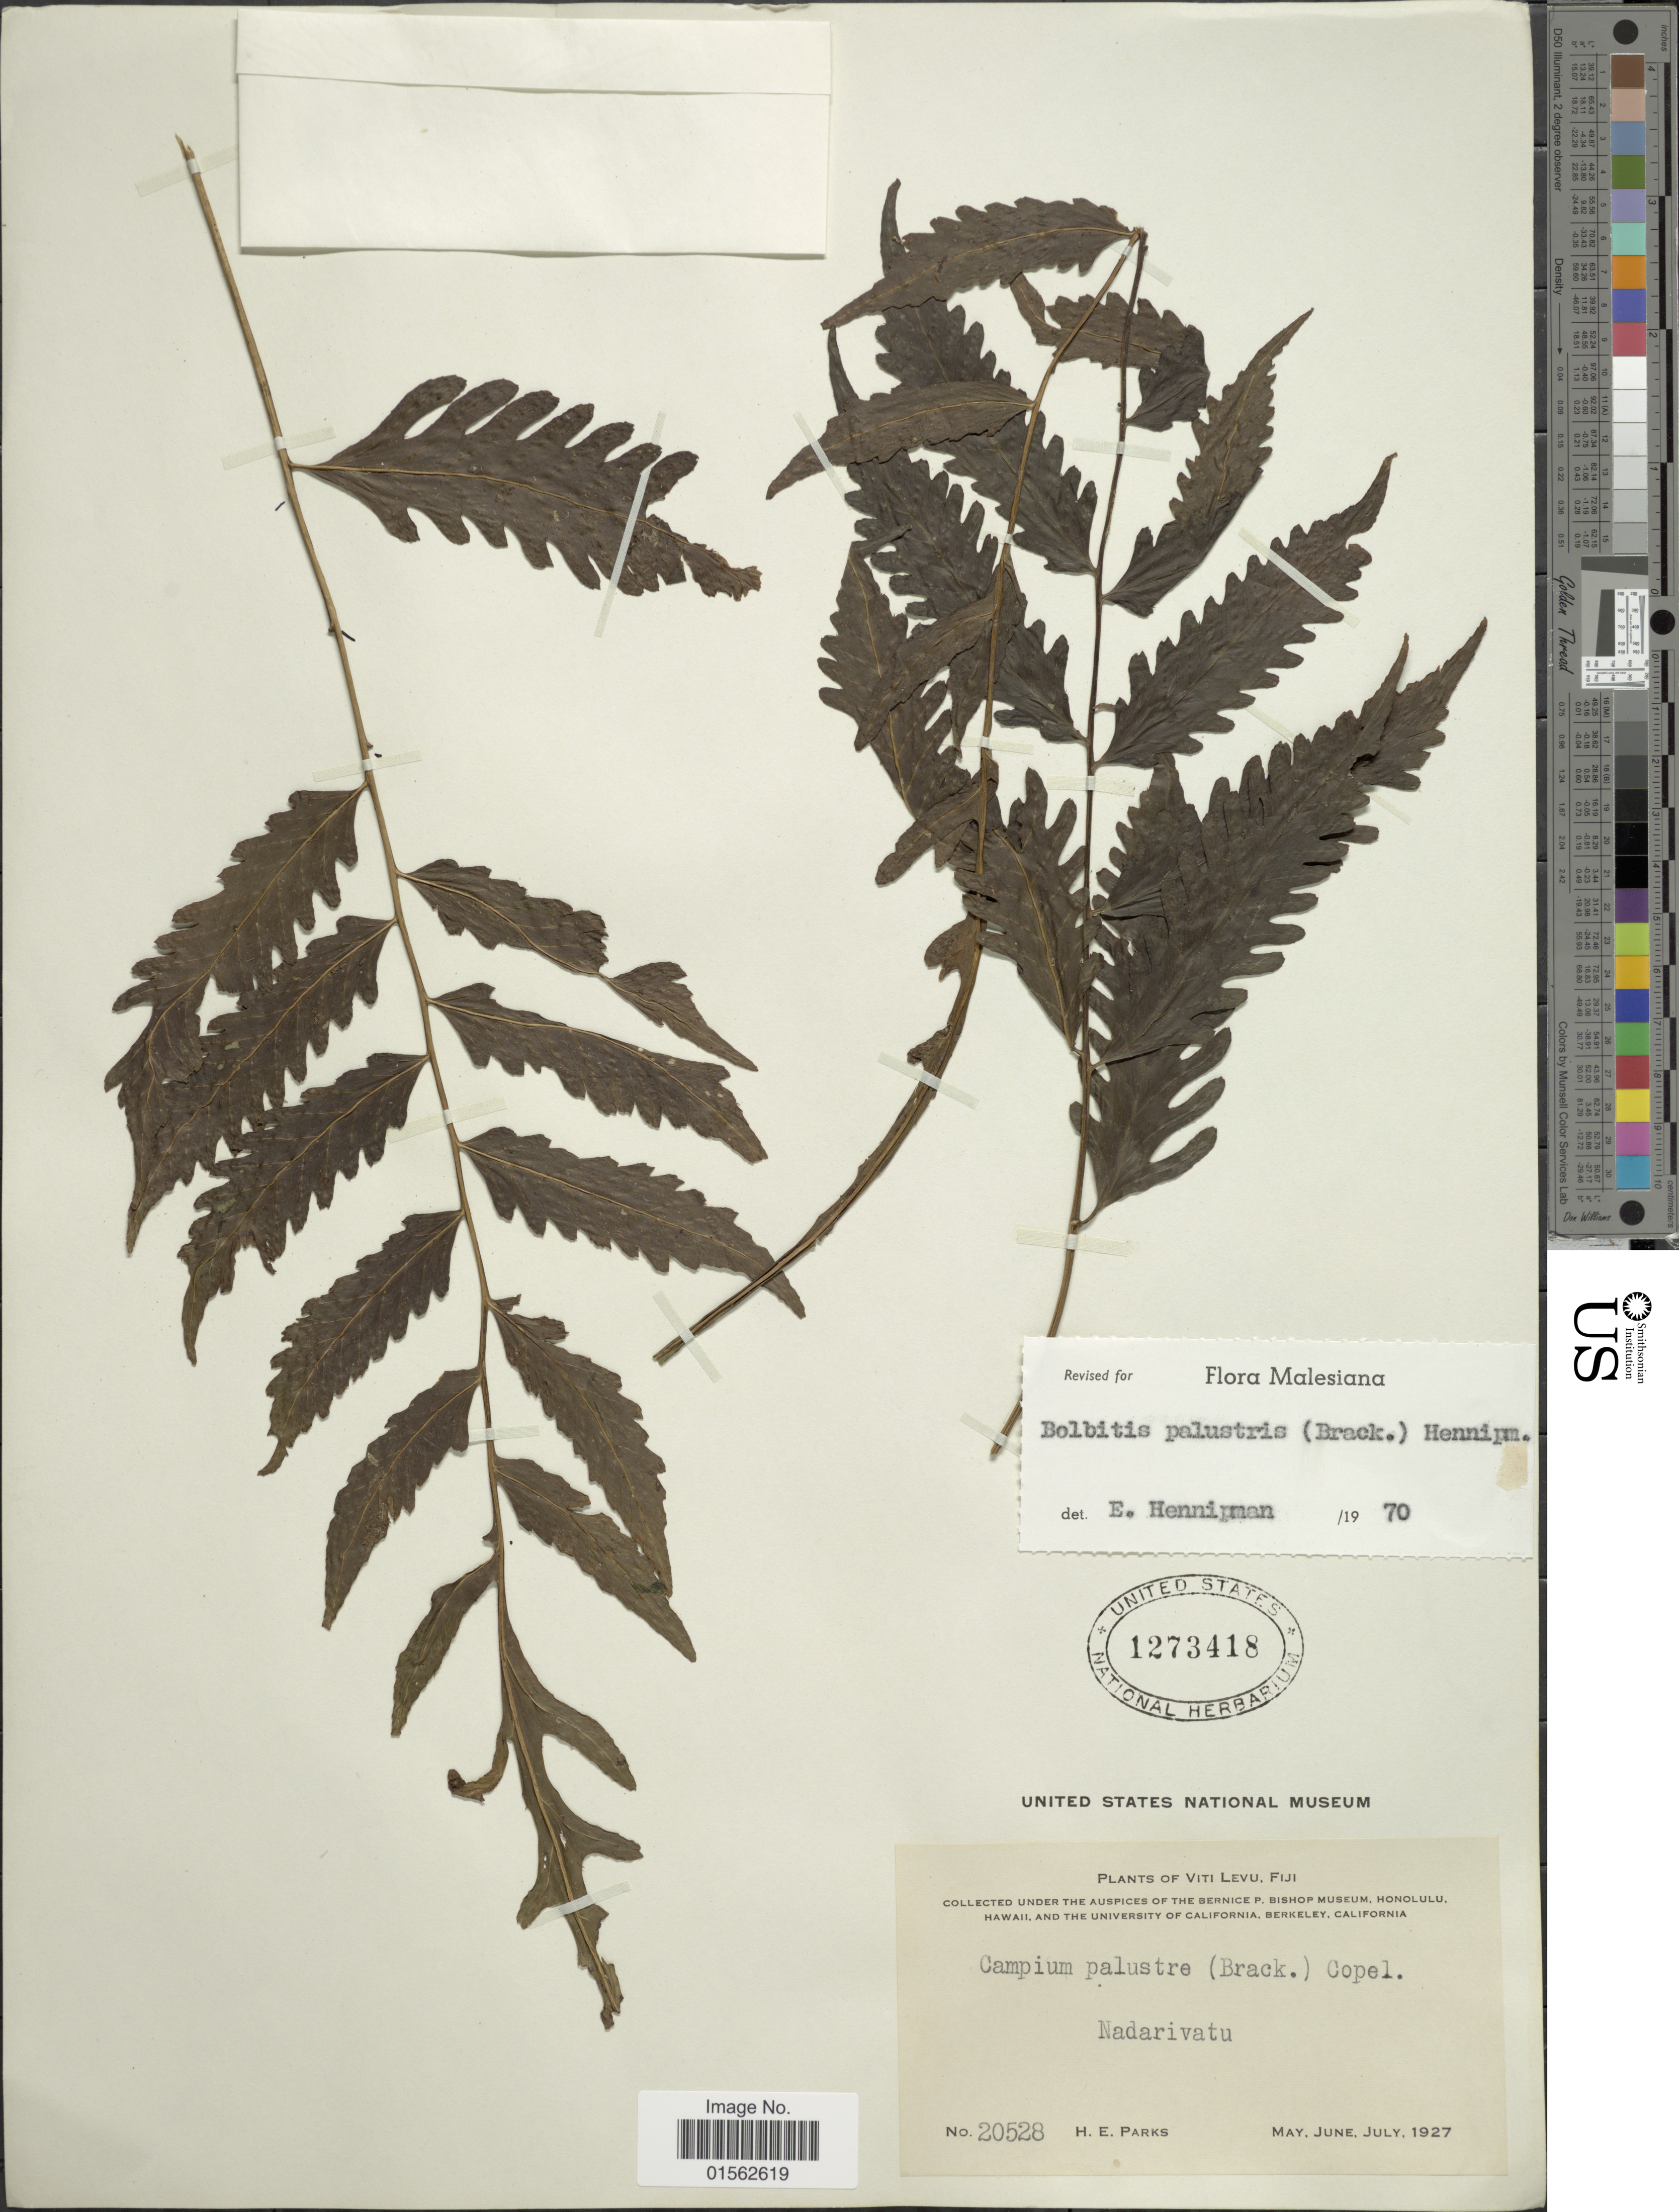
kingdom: Plantae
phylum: Tracheophyta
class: Polypodiopsida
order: Polypodiales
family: Dryopteridaceae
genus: Bolbitis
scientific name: Bolbitis palustris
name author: (Brack.) Hennipman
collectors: H. E. Parks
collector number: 20528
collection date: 1927-05/1927-07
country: Fiji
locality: Viti Levu, Nadarivatu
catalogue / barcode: US 1273418